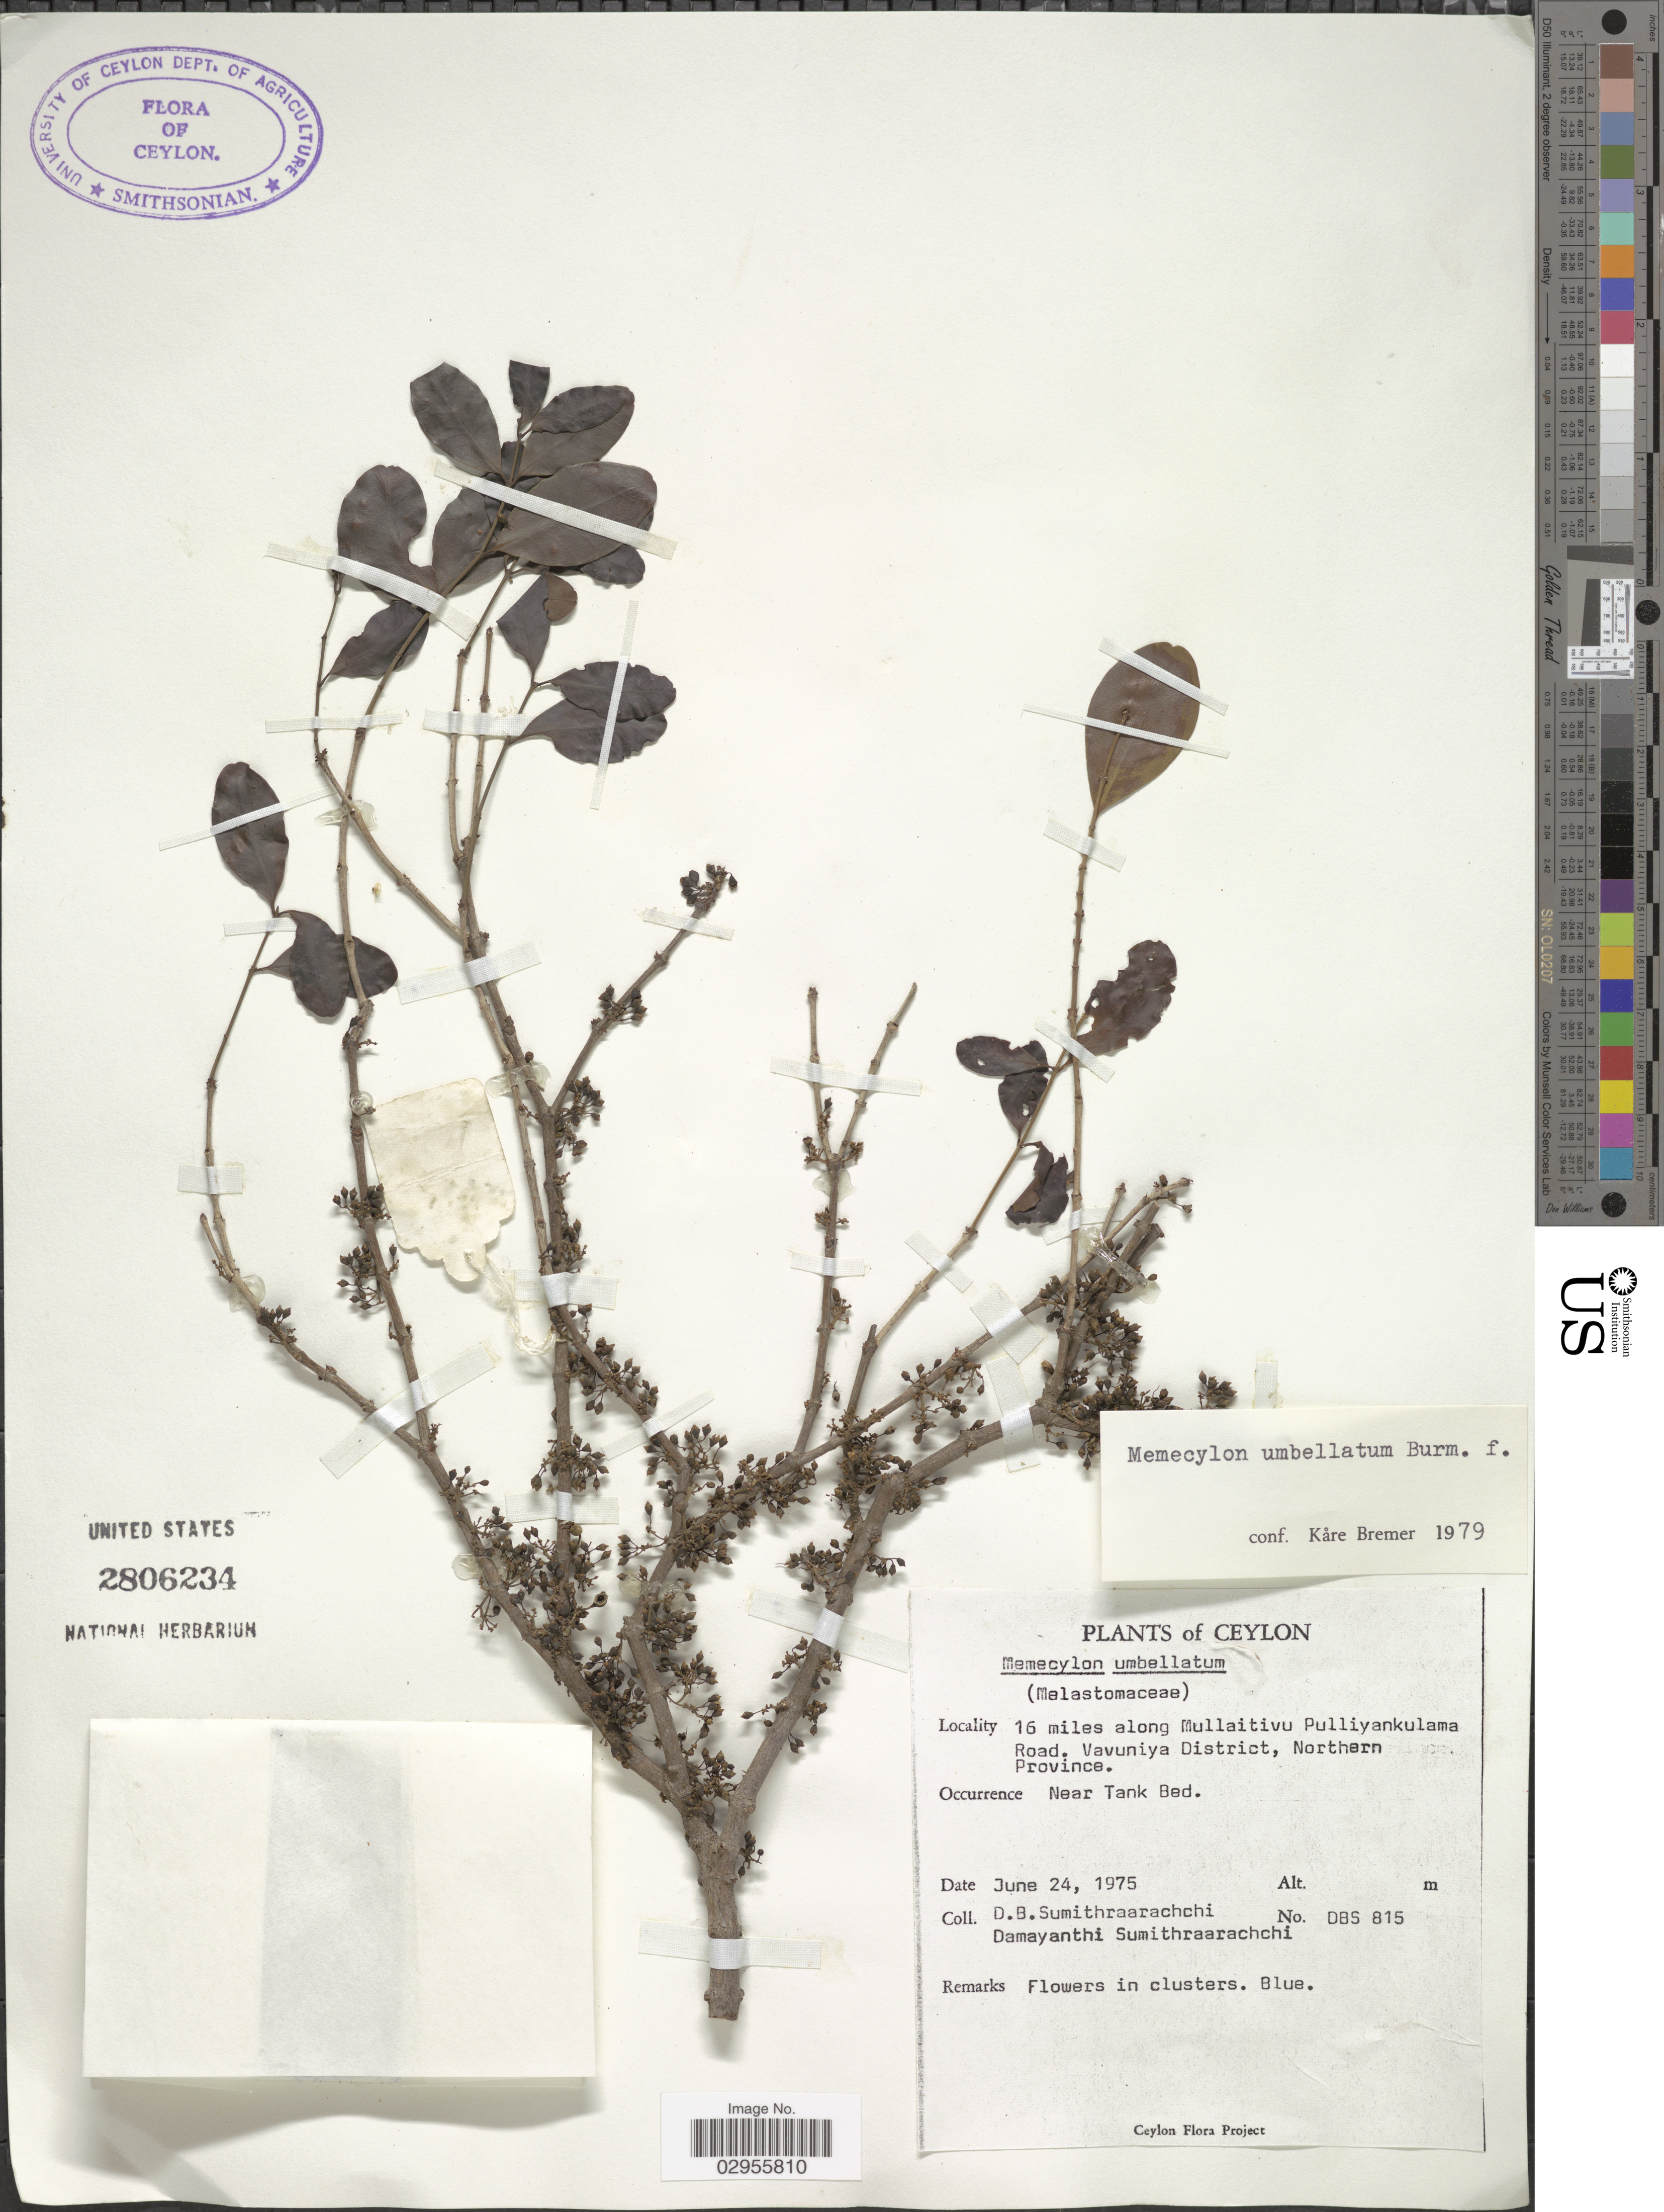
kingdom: Plantae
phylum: Tracheophyta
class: Magnoliopsida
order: Myrtales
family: Melastomataceae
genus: Memecylon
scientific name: Memecylon umbellatum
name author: Burm. f.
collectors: D. B. Sumithraarachchi & D. Sumithraarachchi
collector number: DBS815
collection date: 1975-06-24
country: Sri Lanka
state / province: Northern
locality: Ceylon, 16 miles along Mullaitivu Pulliyankulama Road. Vavuniya District. Near Tank Bed.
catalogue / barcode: US 2806234